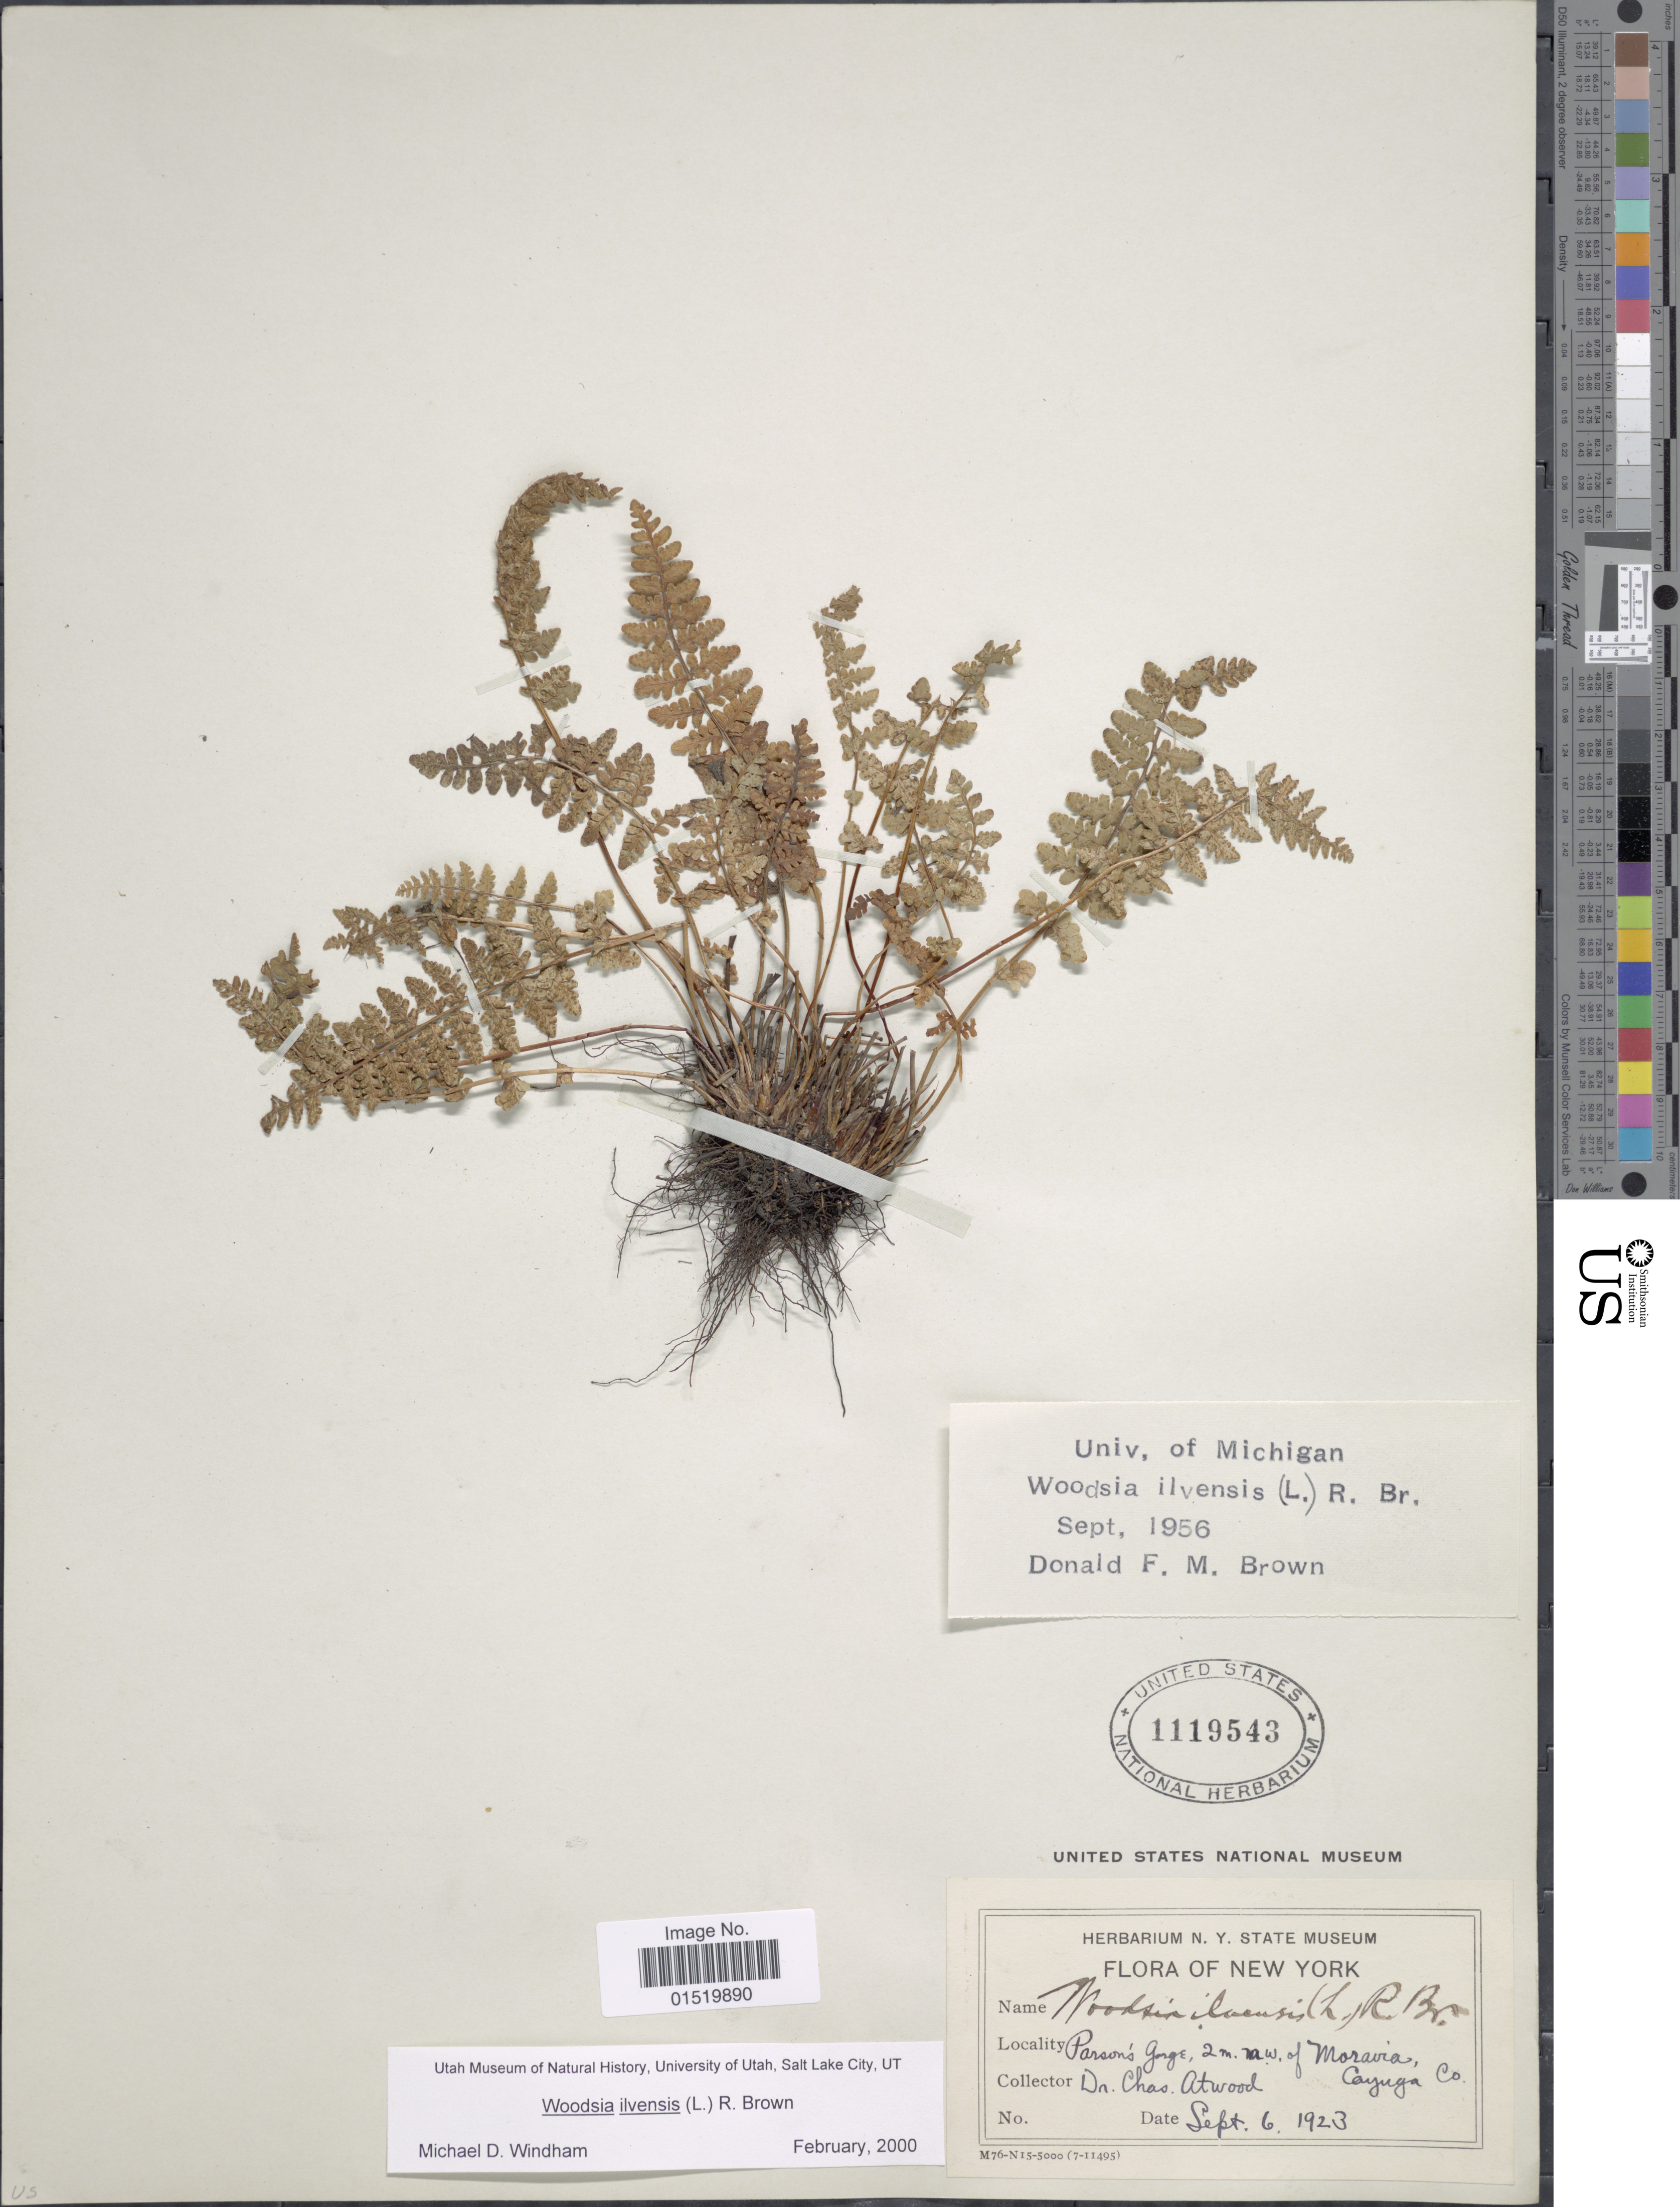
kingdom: Plantae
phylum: Tracheophyta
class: Polypodiopsida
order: Polypodiales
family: Woodsiaceae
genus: Woodsia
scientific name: Woodsia ilvensis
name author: (L.) R. Br.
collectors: C. Atwood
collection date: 1923-09-06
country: United States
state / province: New York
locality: Parson's Gorge, 2 m n.w. of Moravia, Cayuga Co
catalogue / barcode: US 1119543